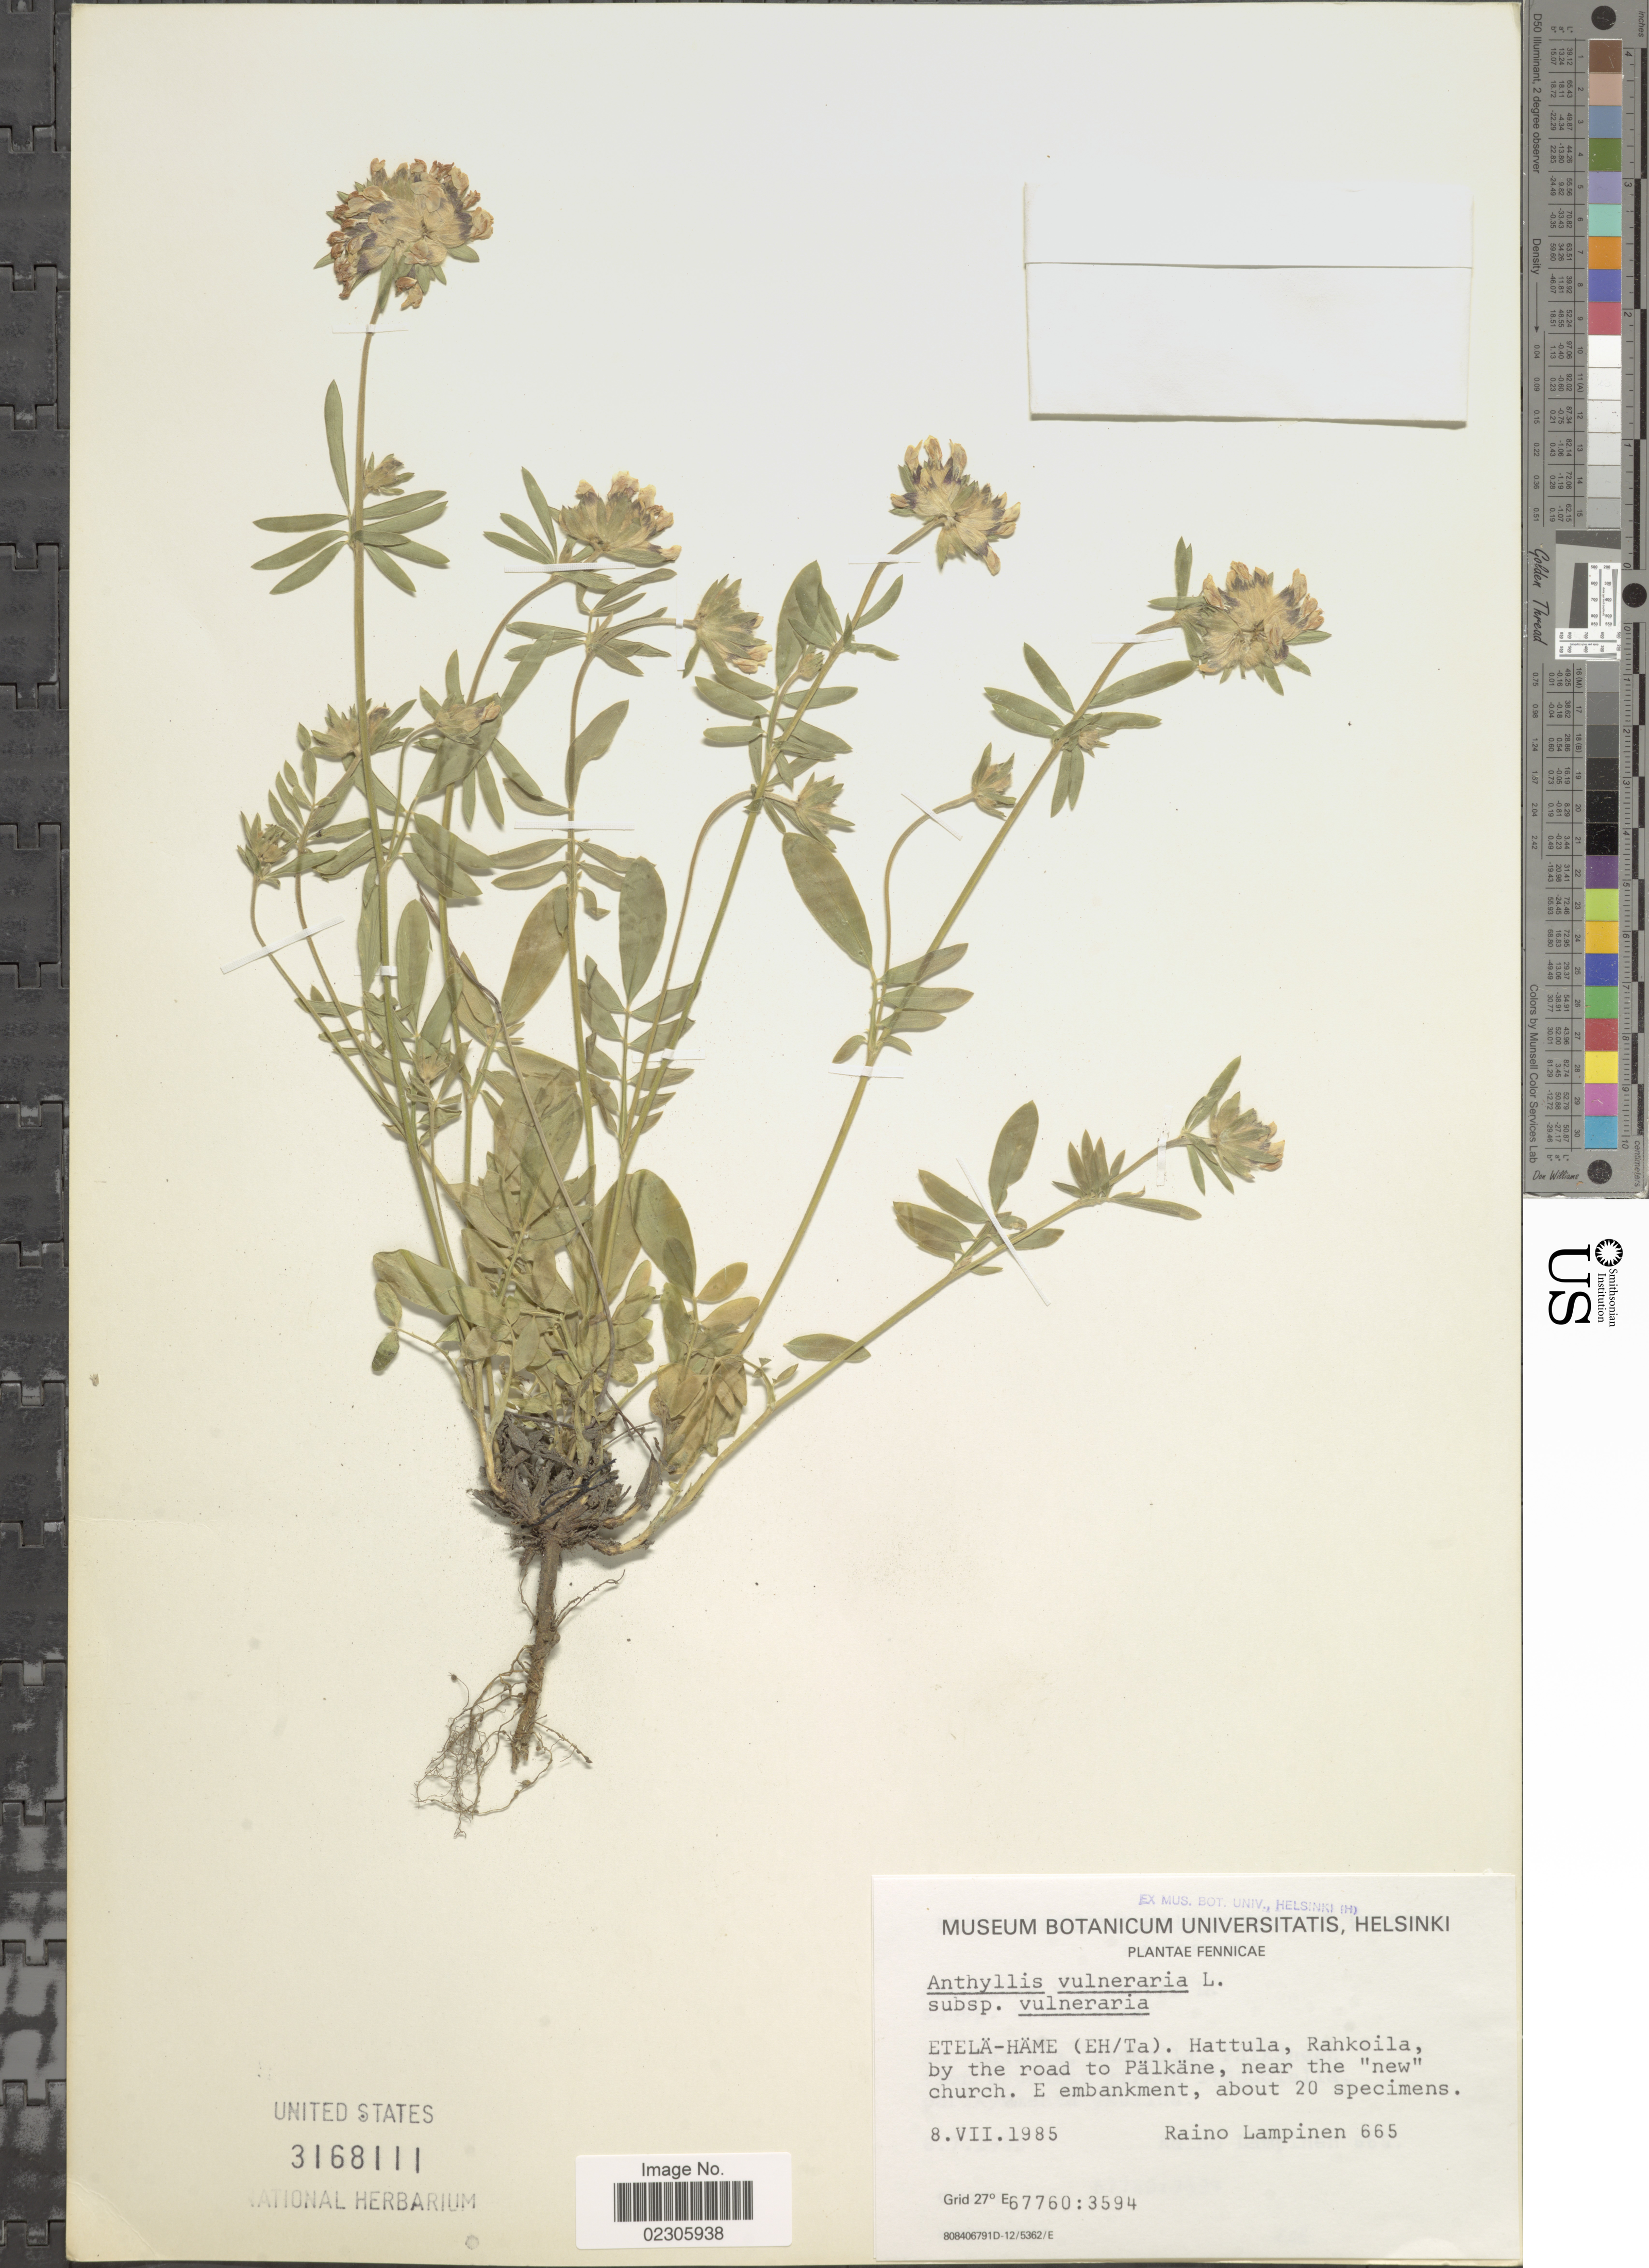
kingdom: Plantae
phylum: Tracheophyta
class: Magnoliopsida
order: Fabales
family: Fabaceae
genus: Anthyllis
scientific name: Anthyllis vulneraria subsp. vulneraria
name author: L.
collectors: R. Lampinen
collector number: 665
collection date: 1985-07-08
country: Finland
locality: Fennicae, Etela-Hame (Eh/Ta), Hattula, Rahkoila, by the road to Palkane, near the new church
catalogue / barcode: US 3168111